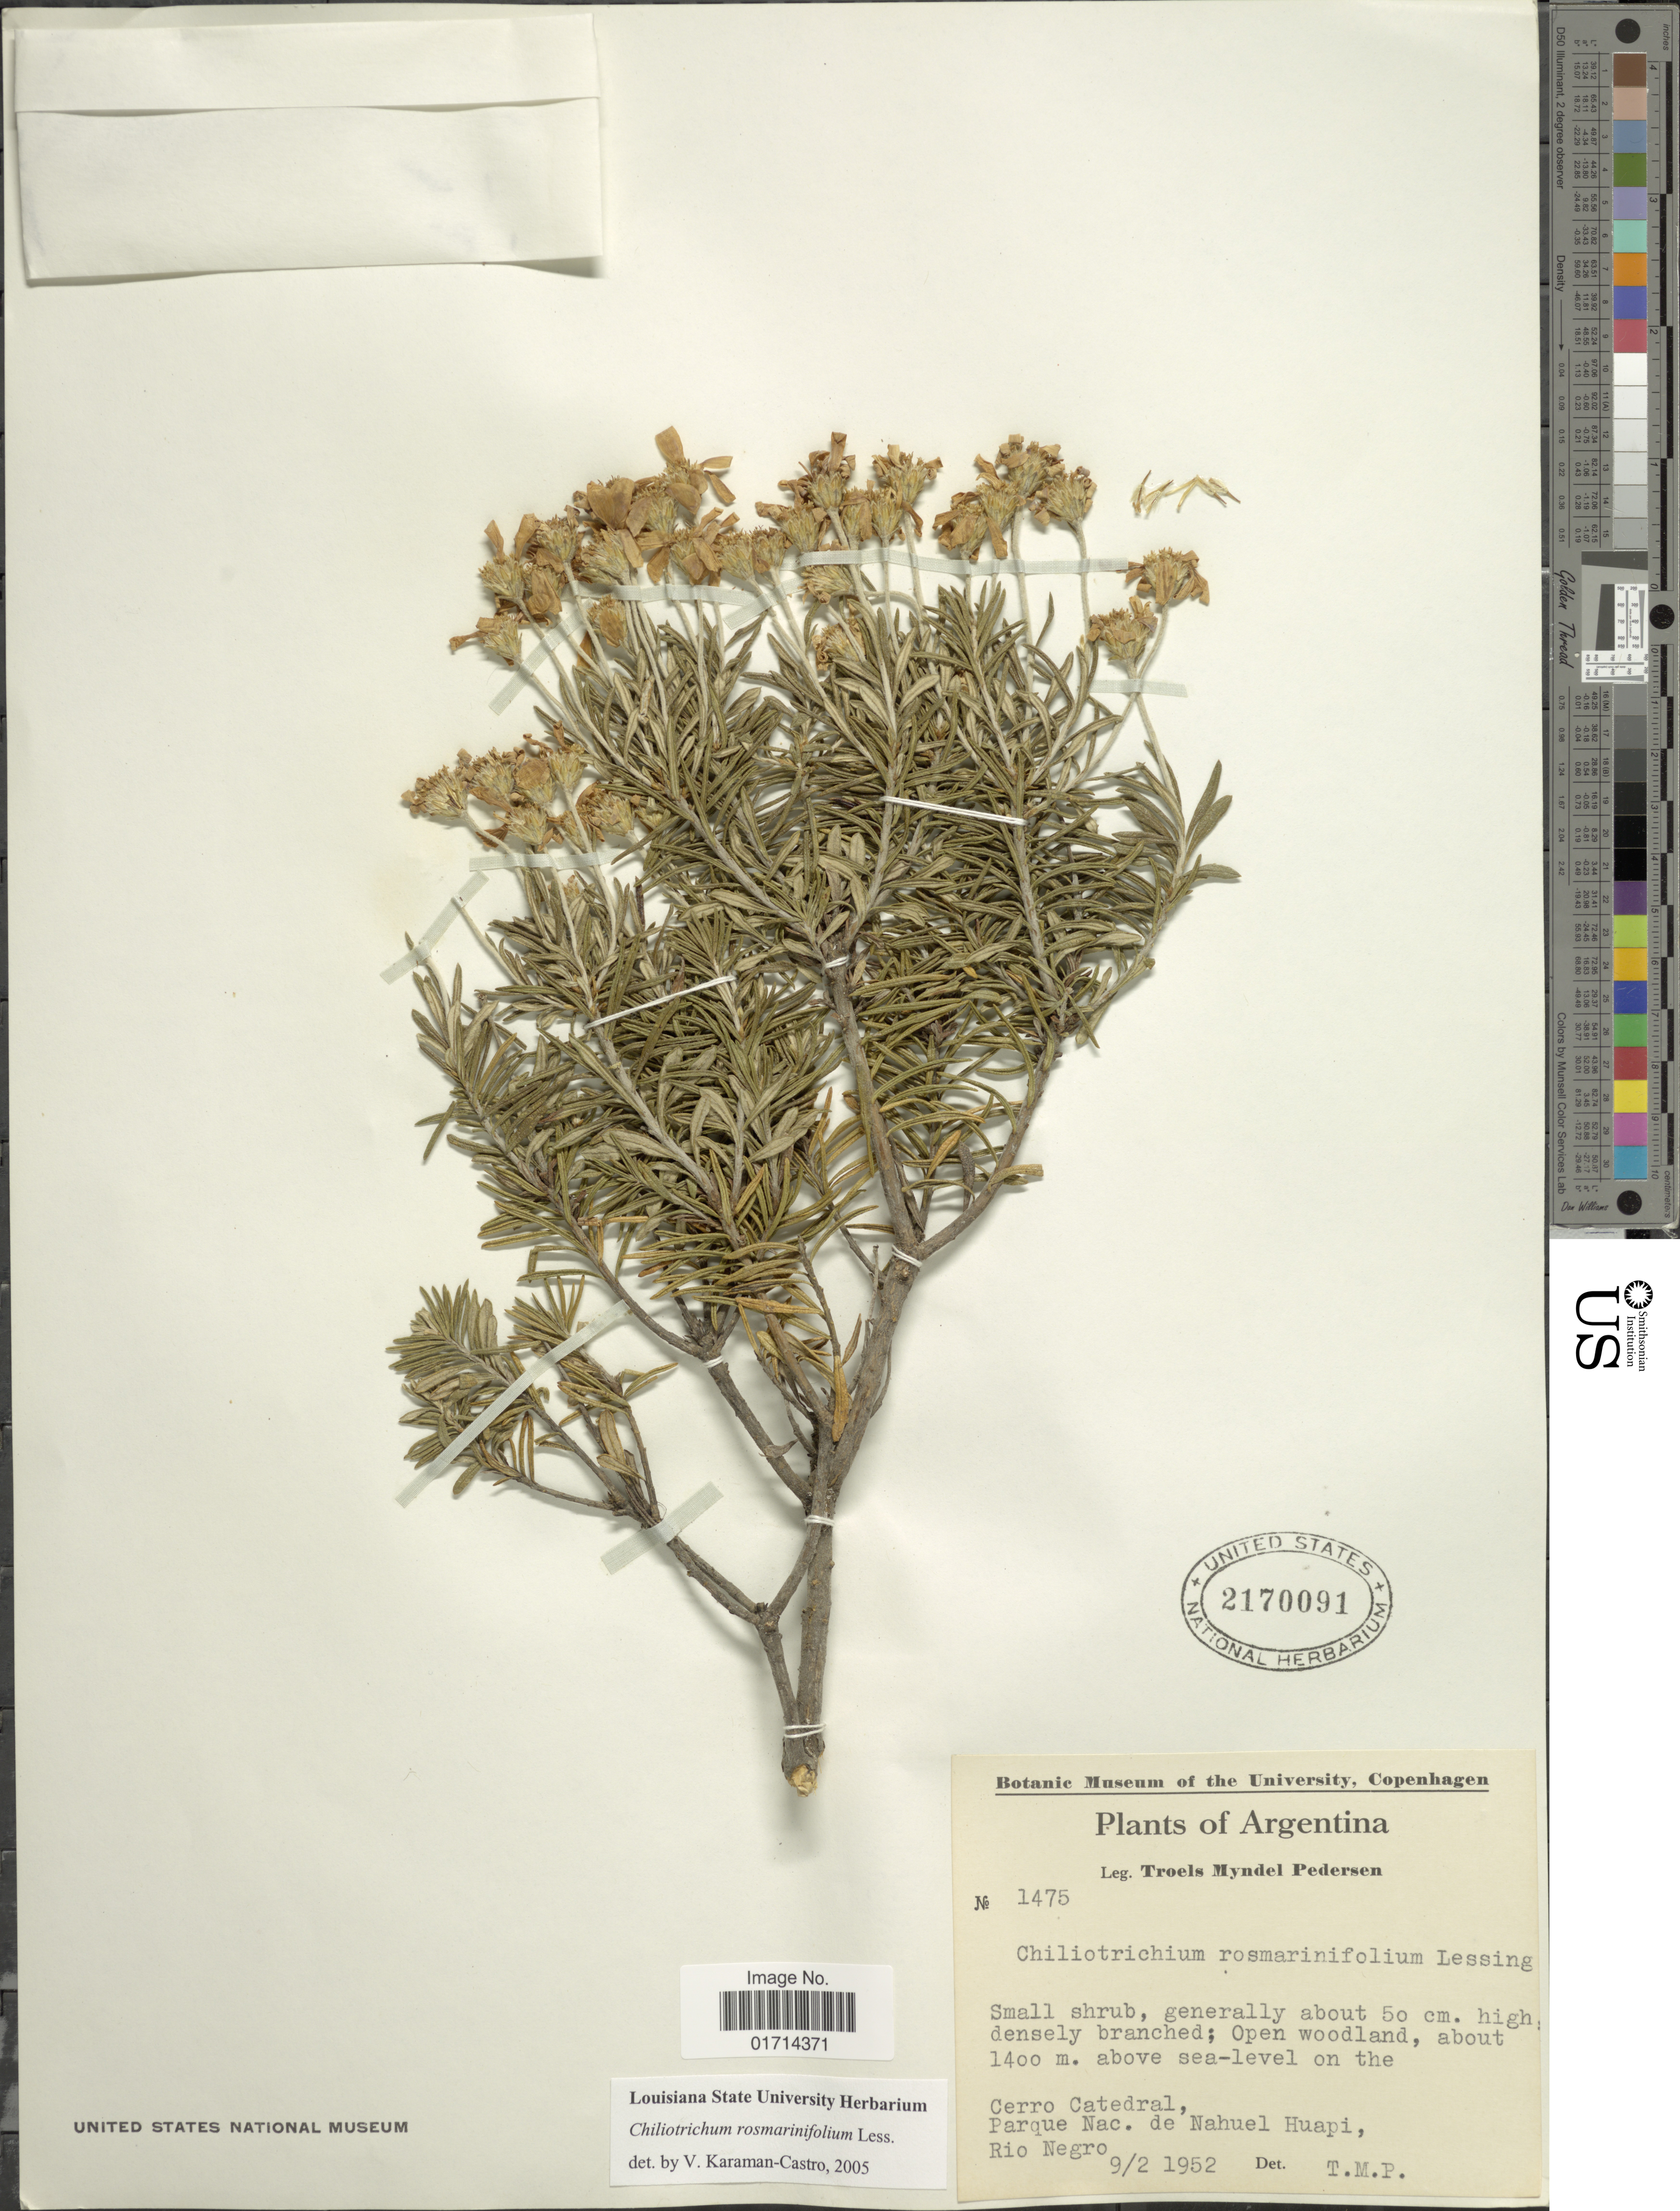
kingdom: Plantae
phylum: Tracheophyta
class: Magnoliopsida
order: Asterales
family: Asteraceae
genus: Chiliotrichum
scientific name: Chiliotrichum rosmarinifolium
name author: Less.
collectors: T. Pederson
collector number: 1475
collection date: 1952-02-09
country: Argentina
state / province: Rio Negro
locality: Cerro Catedral, Parque Nac. de Nahuel Huapi, Rio Negro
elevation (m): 1400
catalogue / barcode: US 2170091